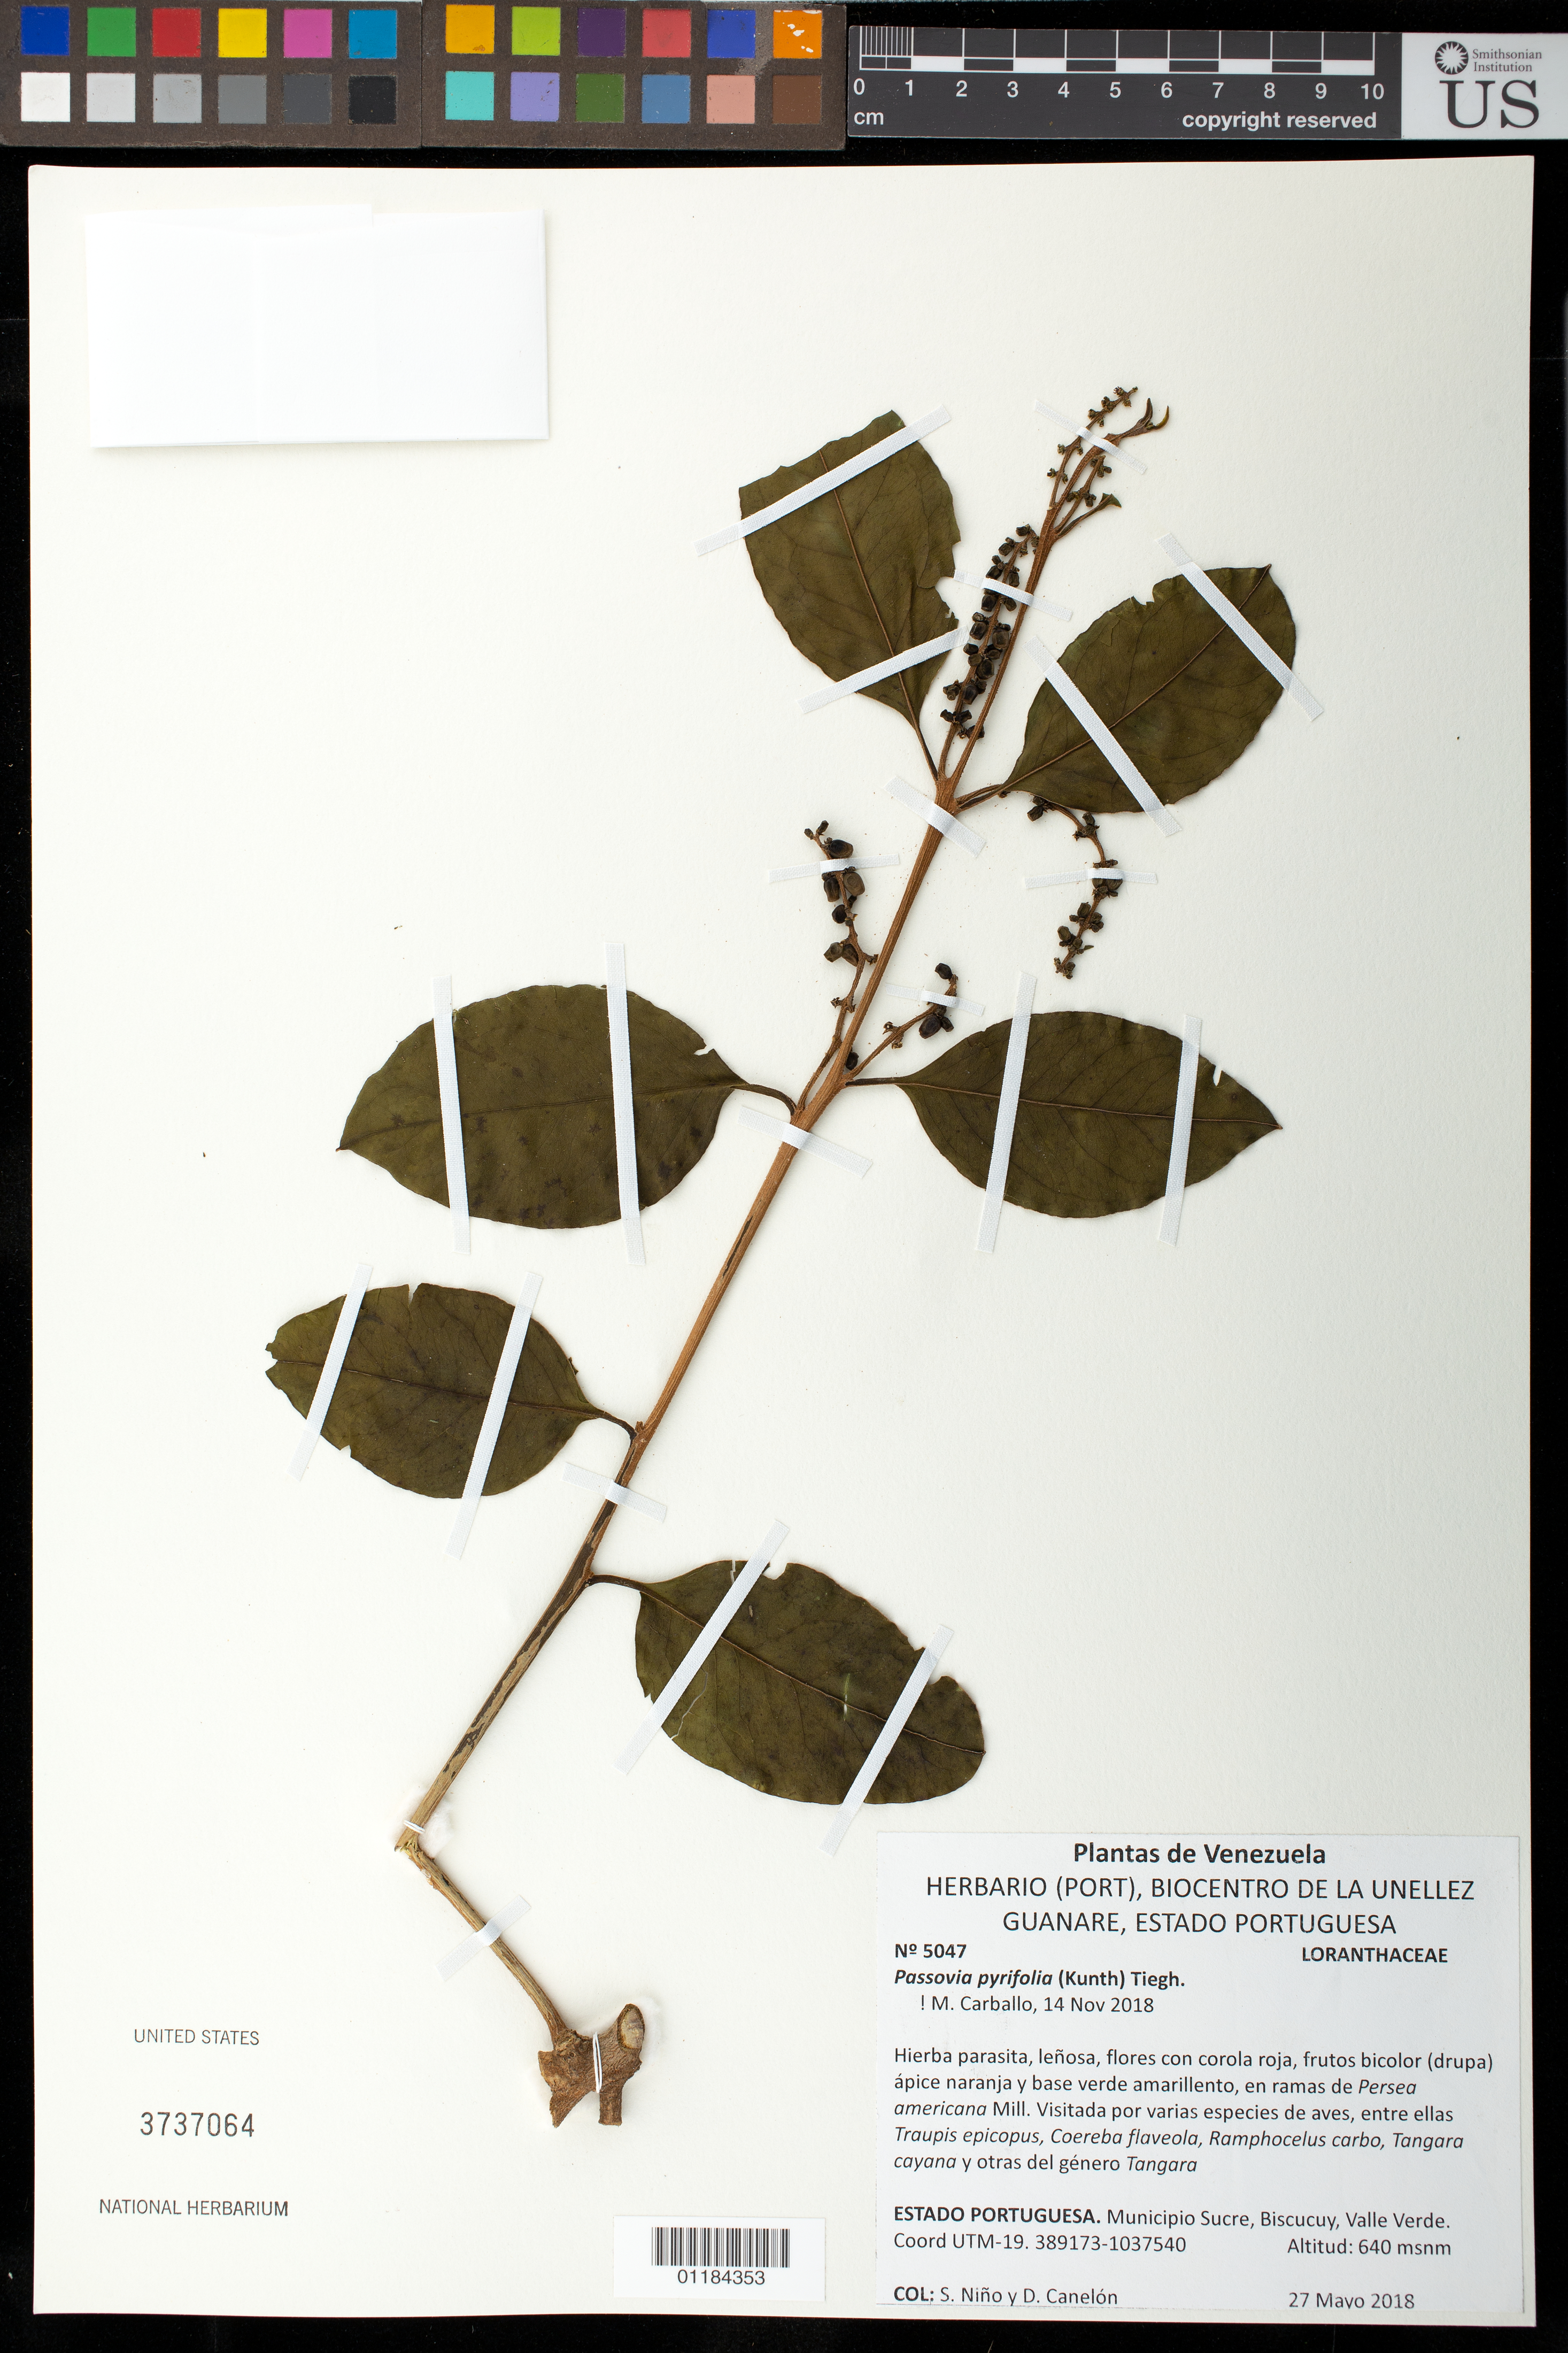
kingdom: Plantae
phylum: Tracheophyta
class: Magnoliopsida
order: Santalales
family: Loranthaceae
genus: Passovia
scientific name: Passovia pyrifolia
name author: (Kunth) Tiegh.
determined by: Caraballo-Ortiz, Marcos A., (MISS), University of Mississippi (UNITED STATES)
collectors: S. M. Niño & D. Canelón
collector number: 5047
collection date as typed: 27 mayo 2018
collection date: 2018-05-27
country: Venezuela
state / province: Portuguesa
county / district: Sucre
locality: Biscucuy, Valle Verde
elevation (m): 640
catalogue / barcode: US 3737064